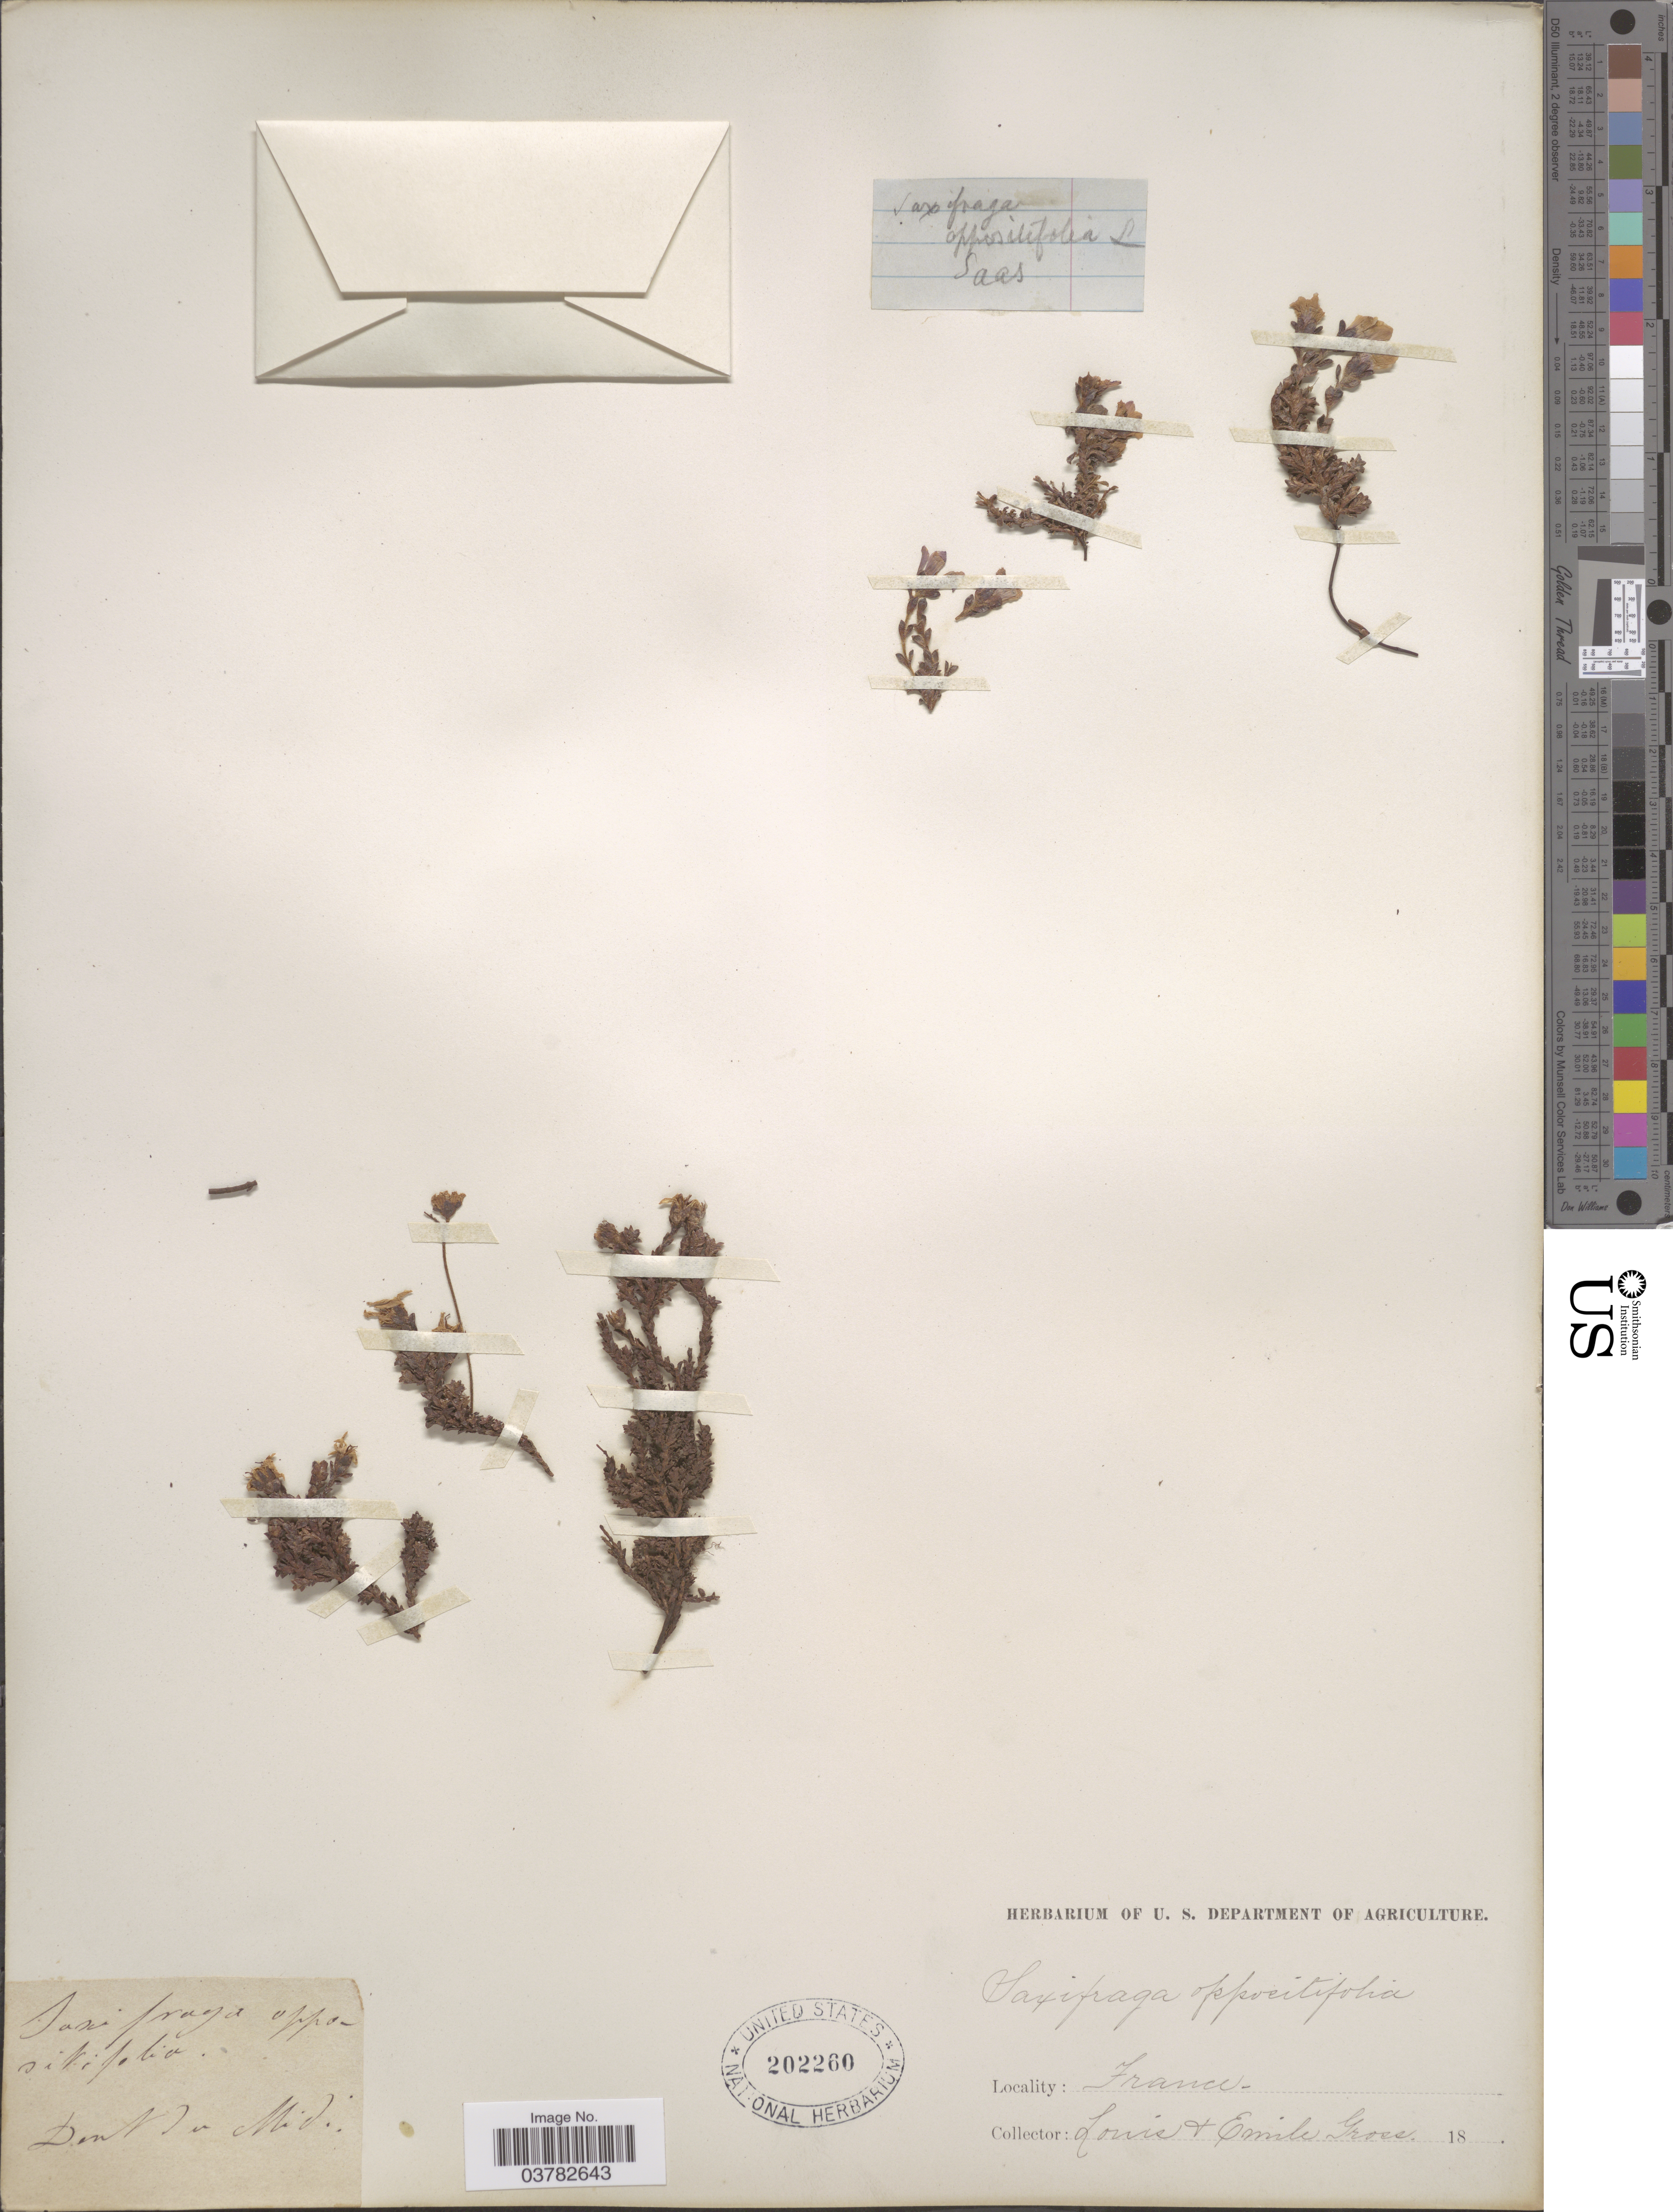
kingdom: Plantae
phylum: Tracheophyta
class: Magnoliopsida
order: Saxifragales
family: Saxifragaceae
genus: Saxifraga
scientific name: Saxifraga oppositifolia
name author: L.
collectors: L. Gross & E. A. Gross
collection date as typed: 18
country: France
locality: Dent du Midi.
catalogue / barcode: US 202260